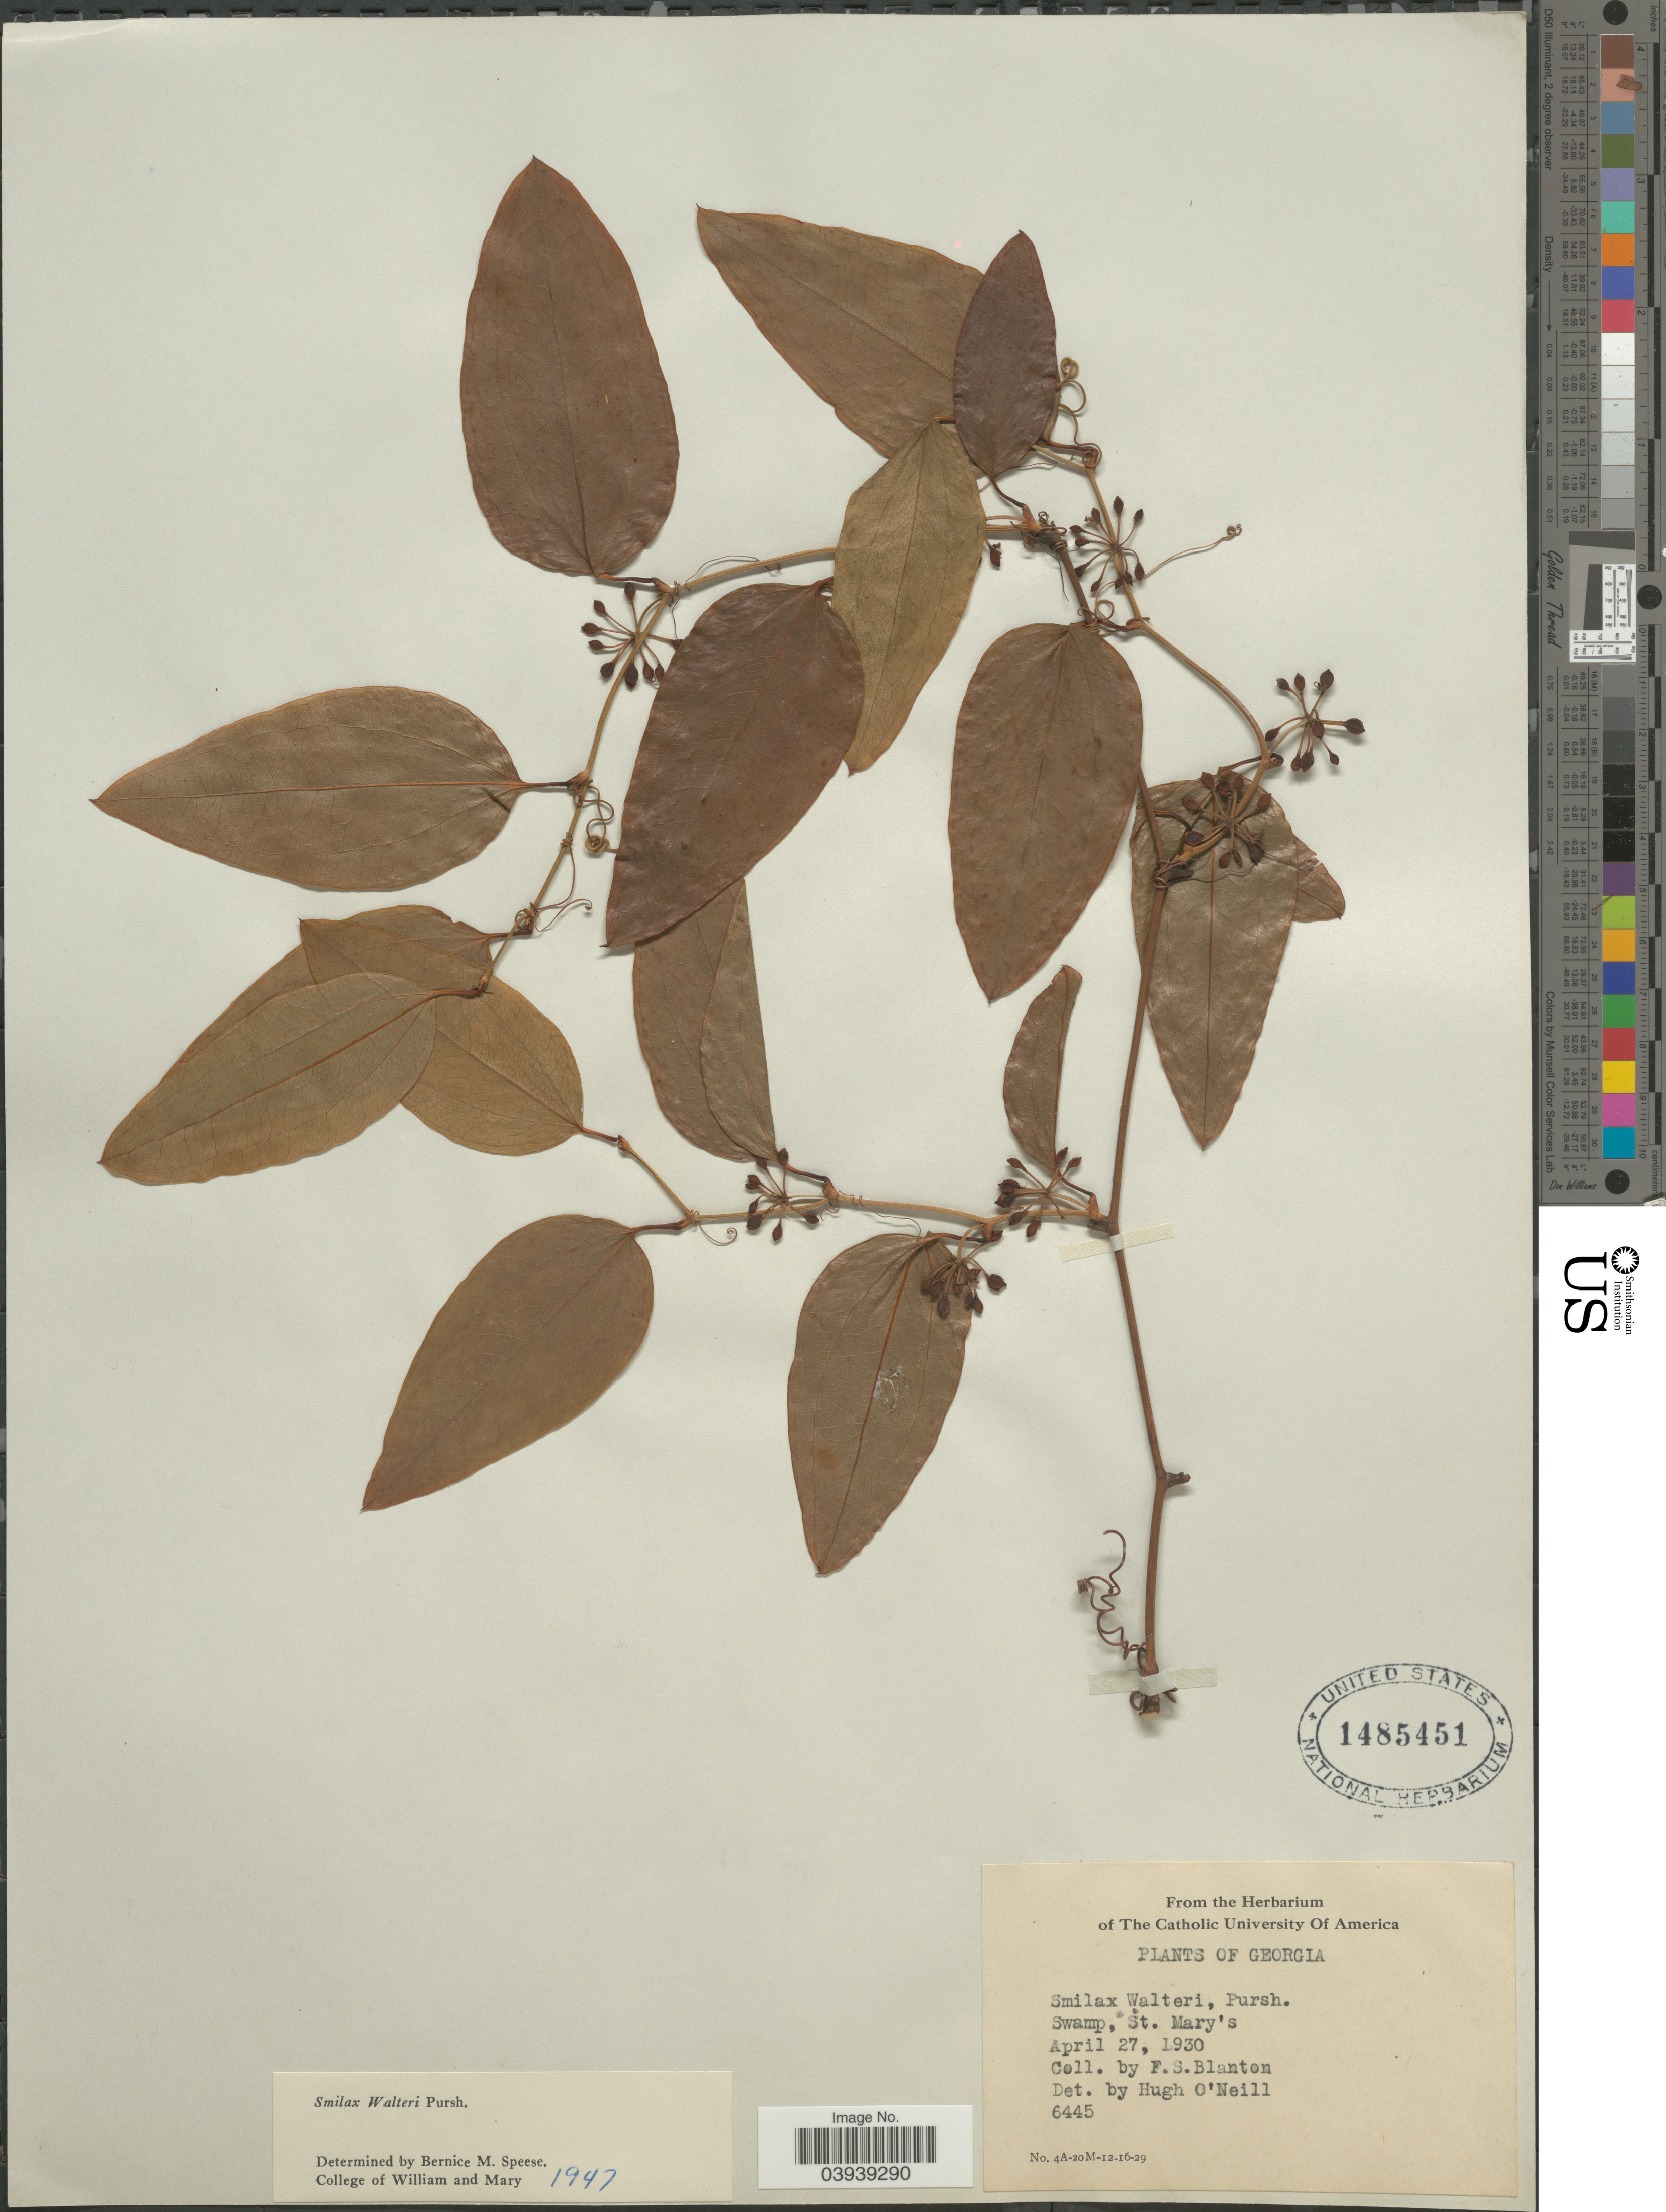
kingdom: Plantae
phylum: Tracheophyta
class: Liliopsida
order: Liliales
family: Smilacaceae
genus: Smilax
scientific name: Smilax walteri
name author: Pursh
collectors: F. S. Blanton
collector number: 6445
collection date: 1930-04-27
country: United States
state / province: Georgia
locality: Swamp, St. Mary's.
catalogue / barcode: US 1485451